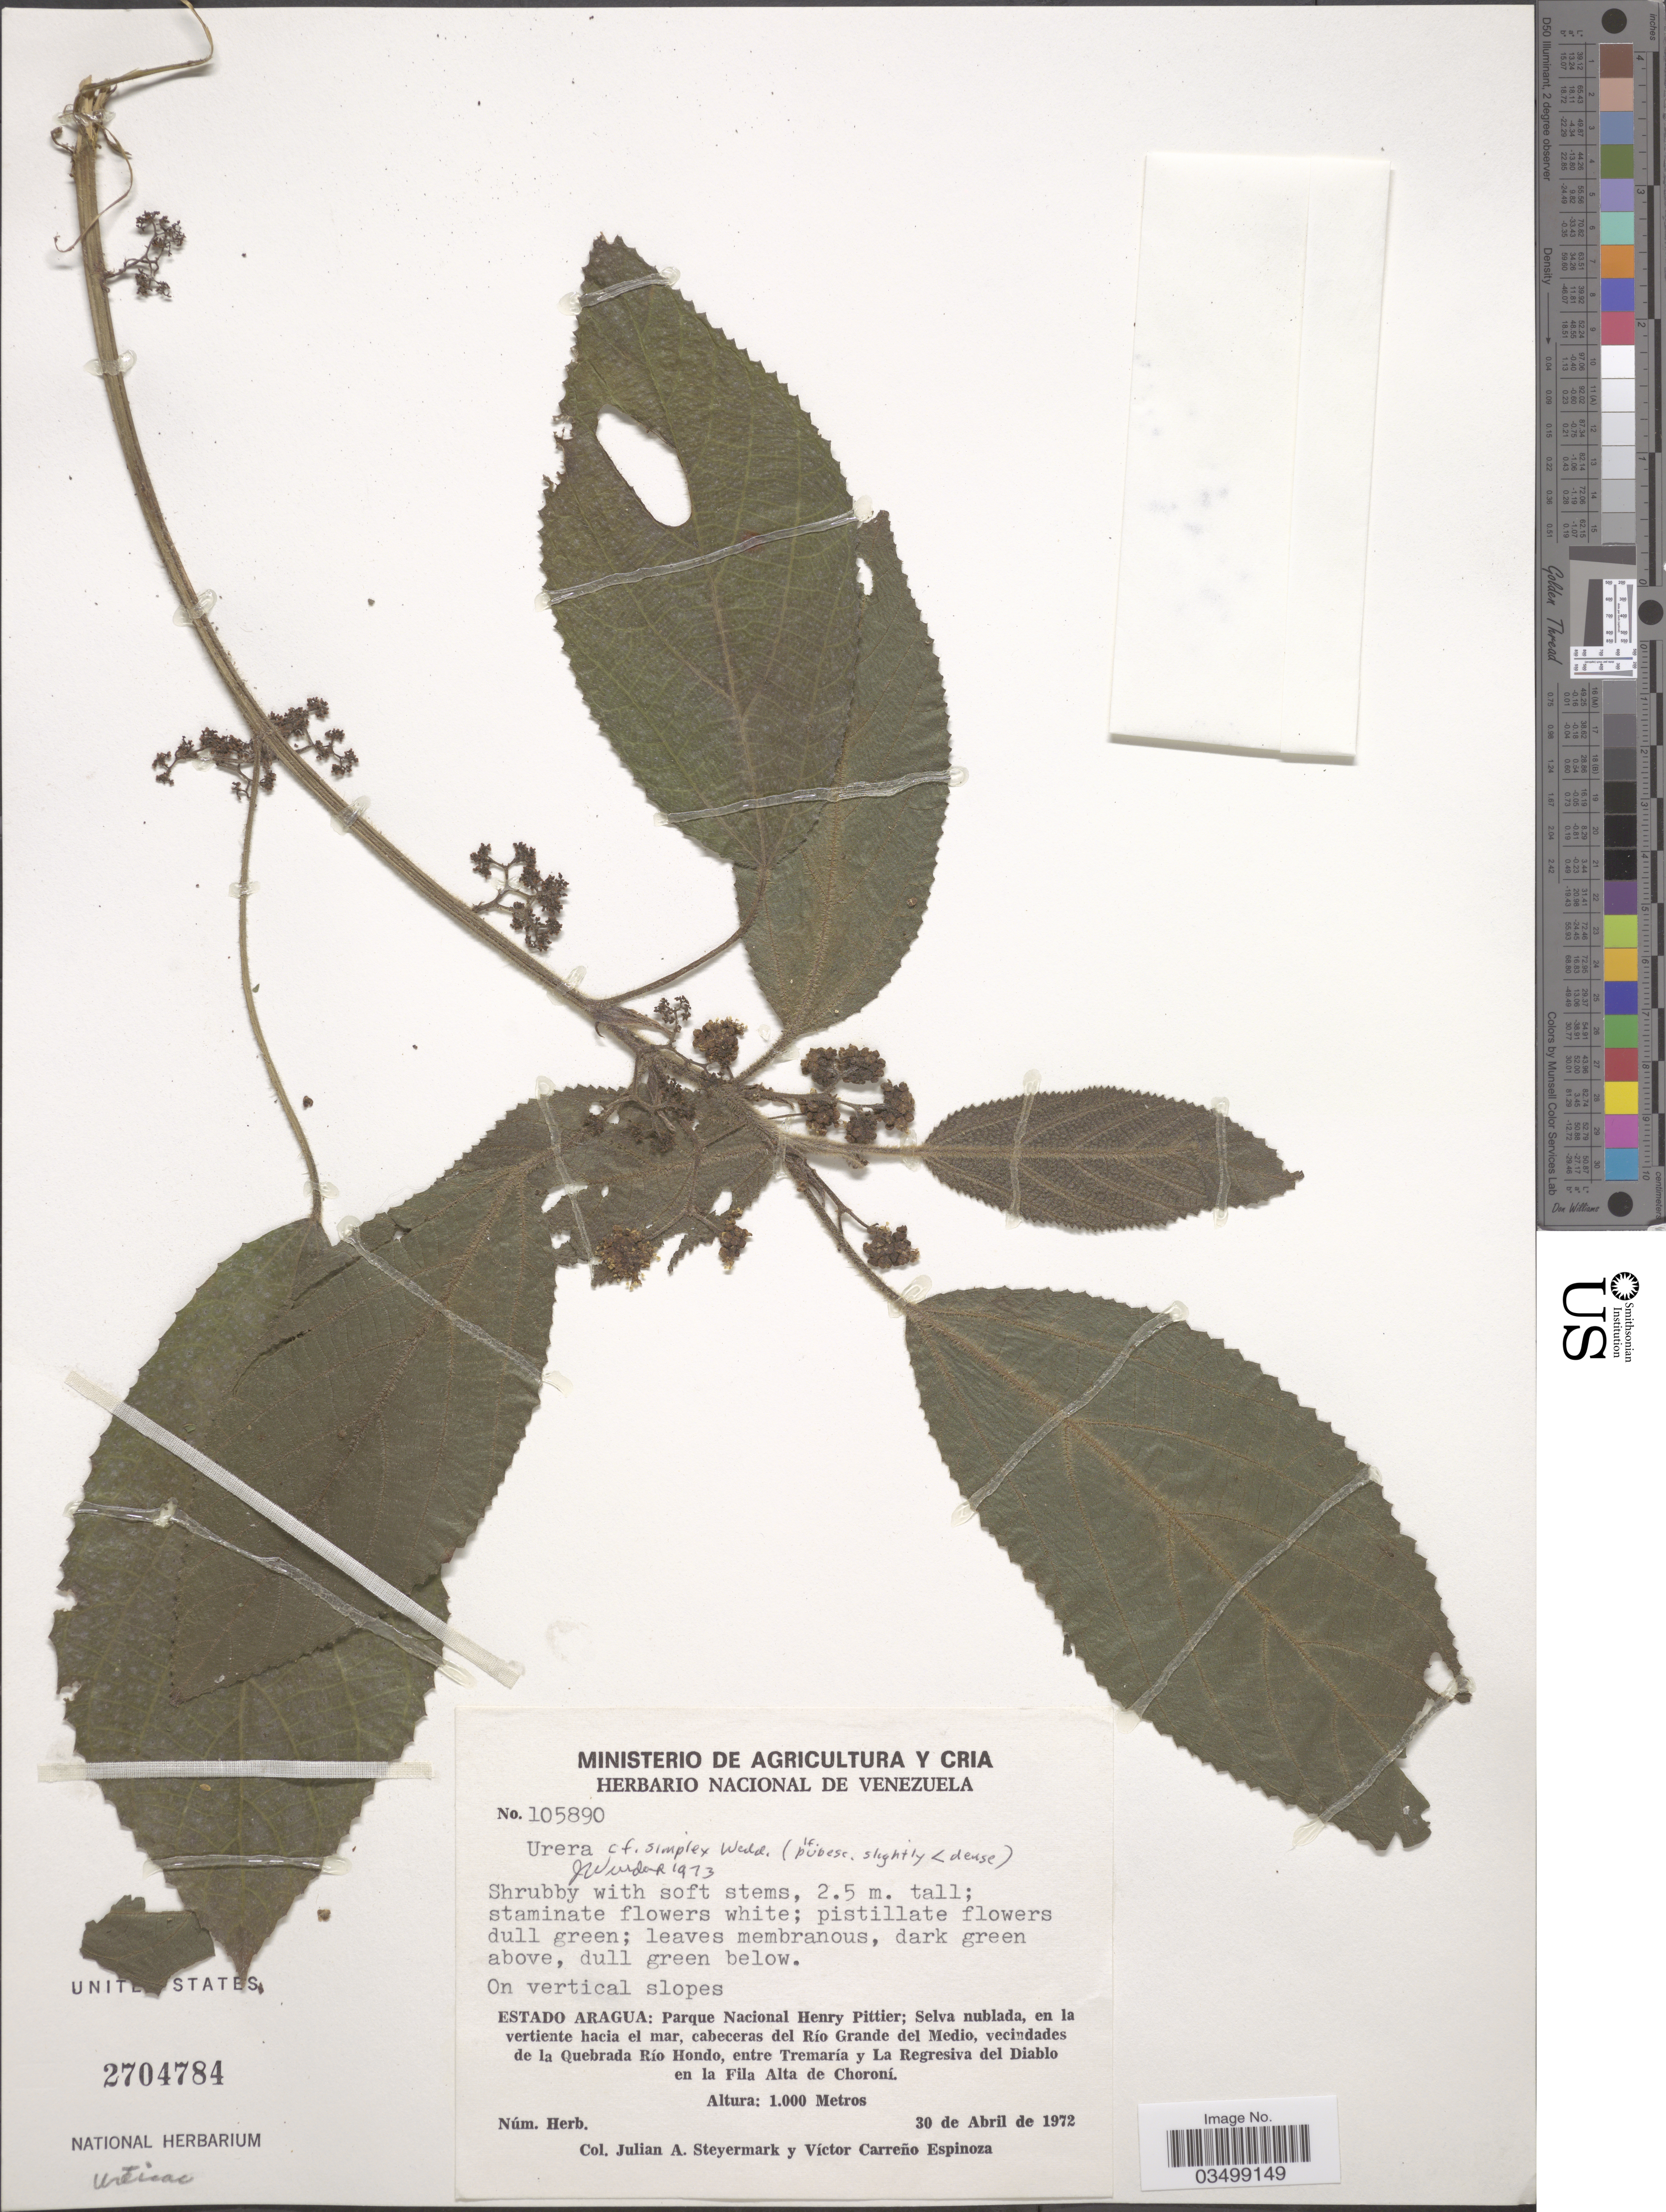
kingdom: Plantae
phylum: Tracheophyta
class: Magnoliopsida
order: Rosales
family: Urticaceae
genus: Urera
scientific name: Urera simplex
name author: Wedd.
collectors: J. Steyermark & V. Carreño E.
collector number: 105890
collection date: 1972-04-30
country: Venezuela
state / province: Aragua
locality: Parque Nacional Henry Pittier; Selva nublada, en la vertiente el mar, cabeceras del Río Grande del Medio, vecindades de la Quebrada Río Hondo, entre Tremaría y La Regresiva del Diablo en la Fila Alta de Choroní.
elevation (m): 1000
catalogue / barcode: US 2704784